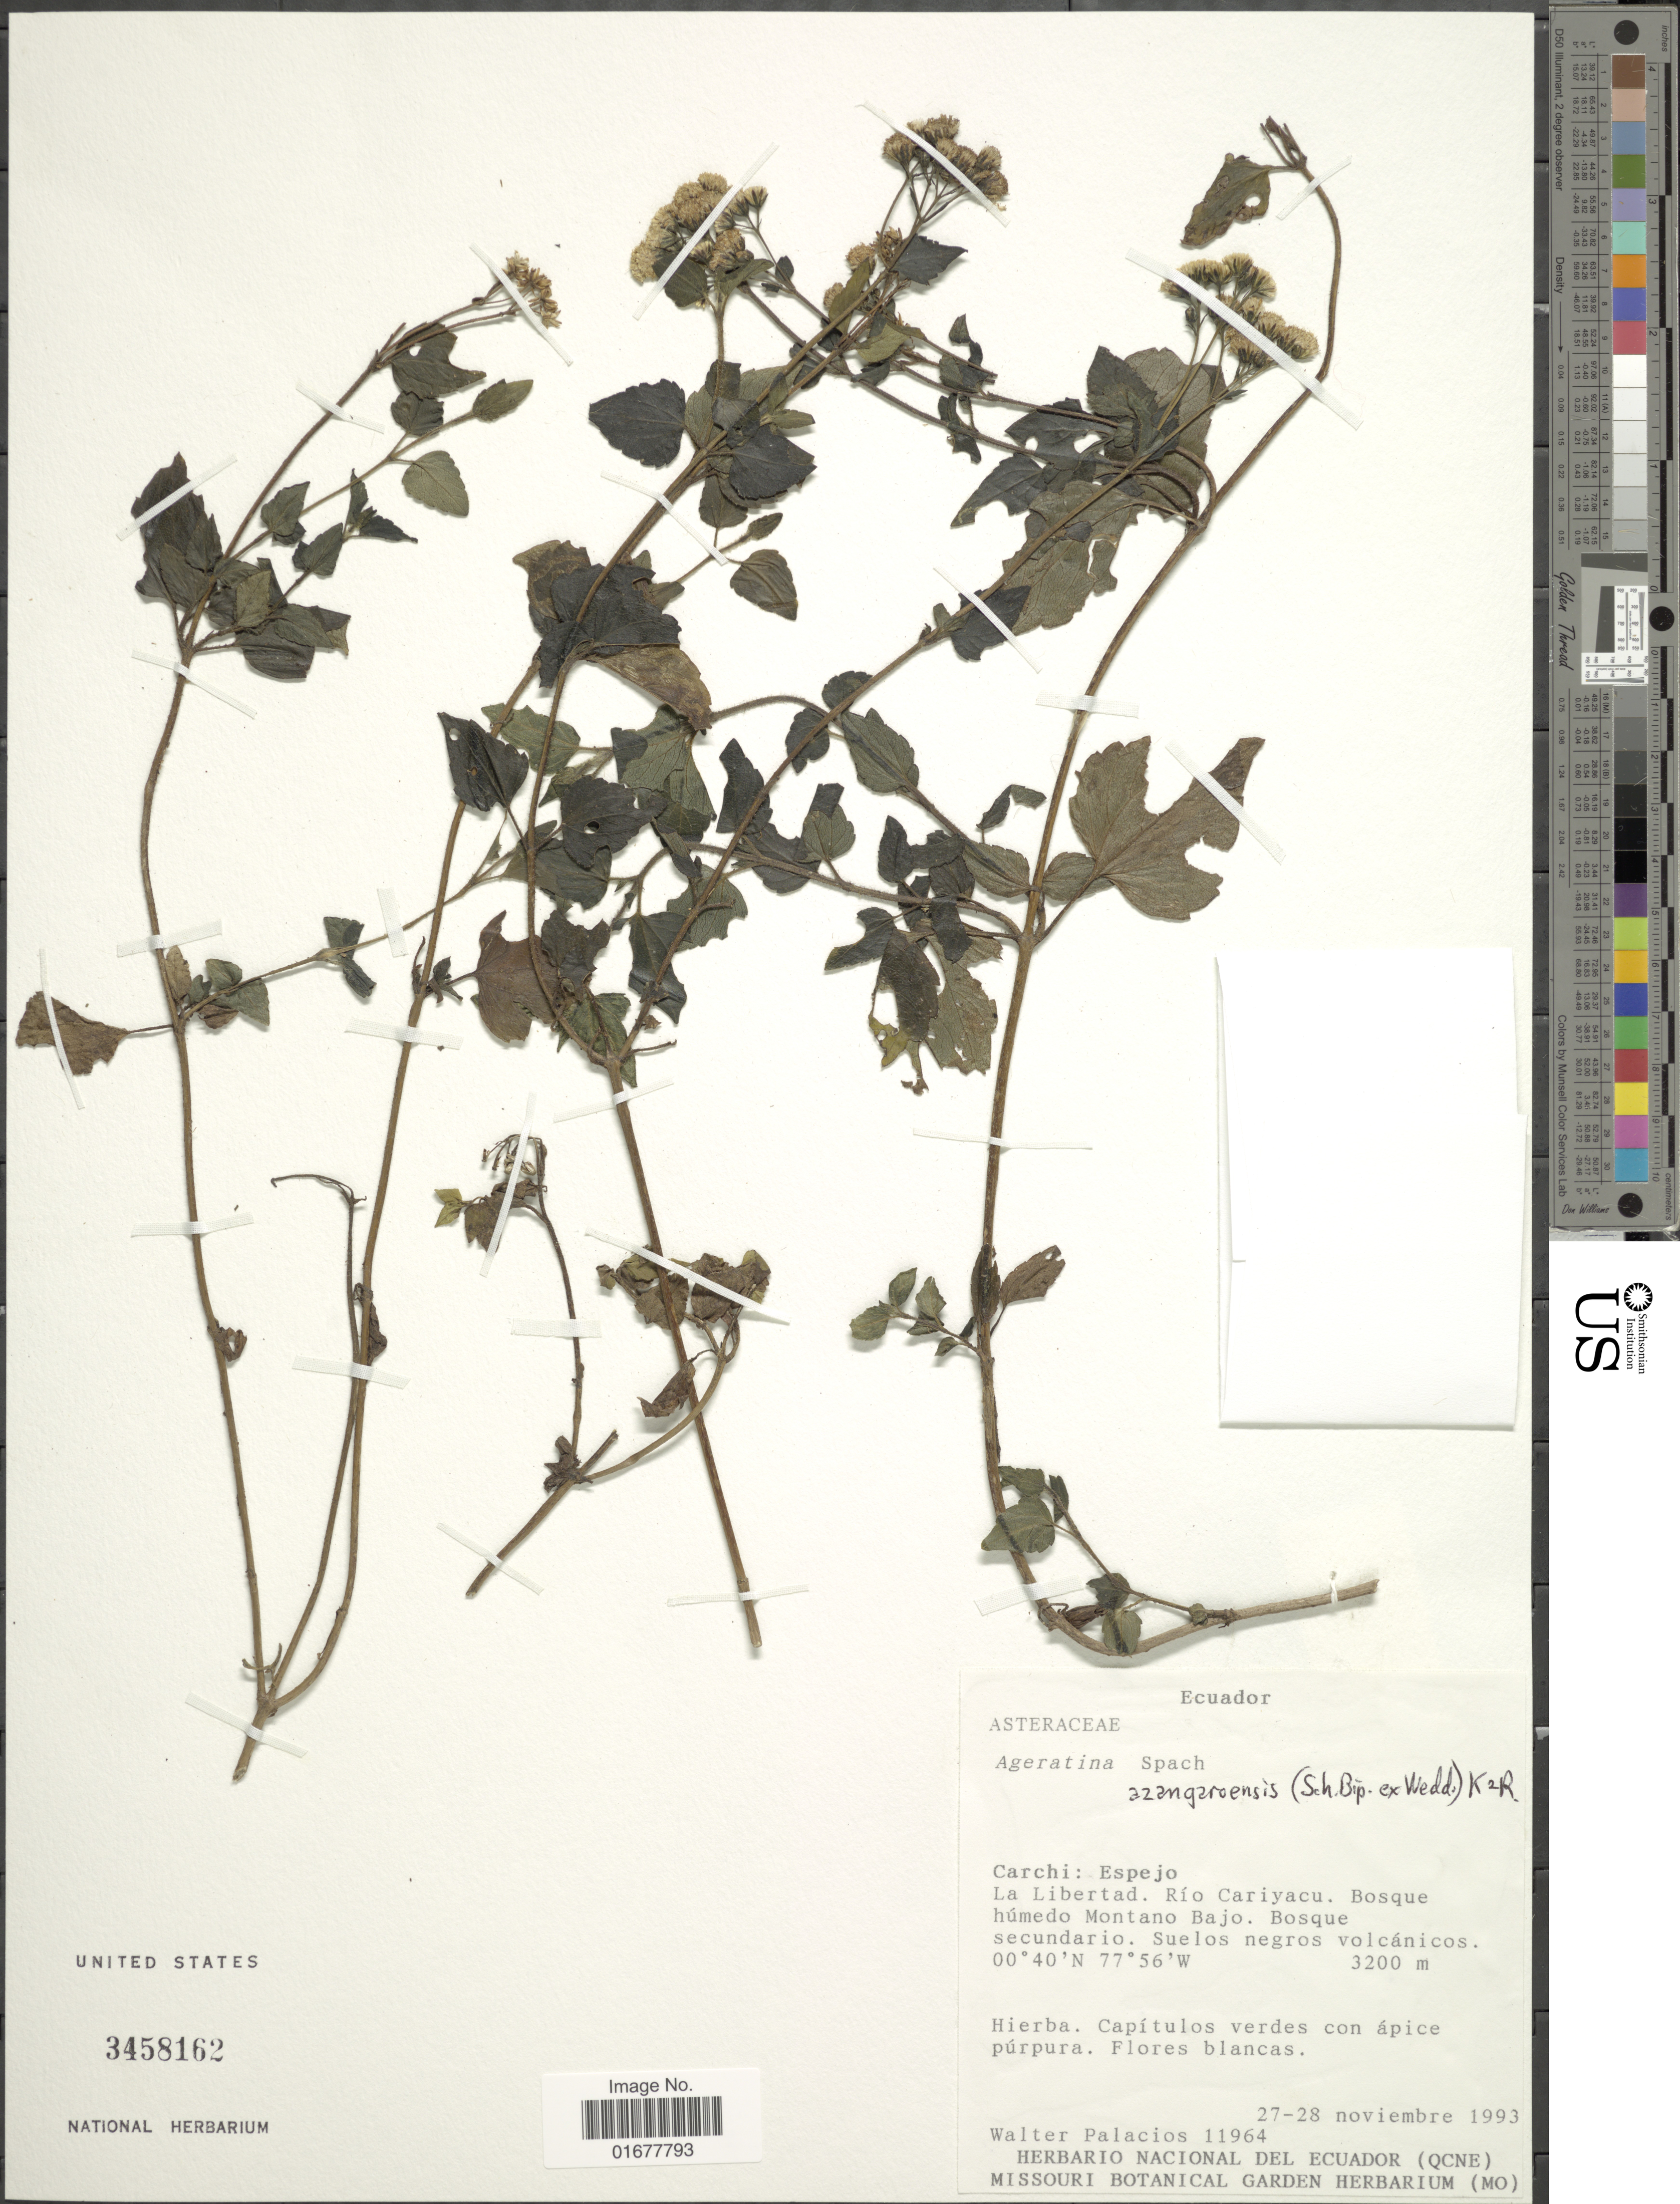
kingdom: Plantae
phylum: Tracheophyta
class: Magnoliopsida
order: Asterales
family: Asteraceae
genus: Ageratina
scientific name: Ageratina azangaroensis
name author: (Sch. Bip. ex Wedd.) R.M. King & H. Rob.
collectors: W. Palacios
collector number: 11964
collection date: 1993-11-27/1993-11-28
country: Ecuador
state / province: Carchi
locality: Carchi: Espejo, La Libertad, Rio Cariyacu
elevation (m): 3200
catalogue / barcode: US 3458162